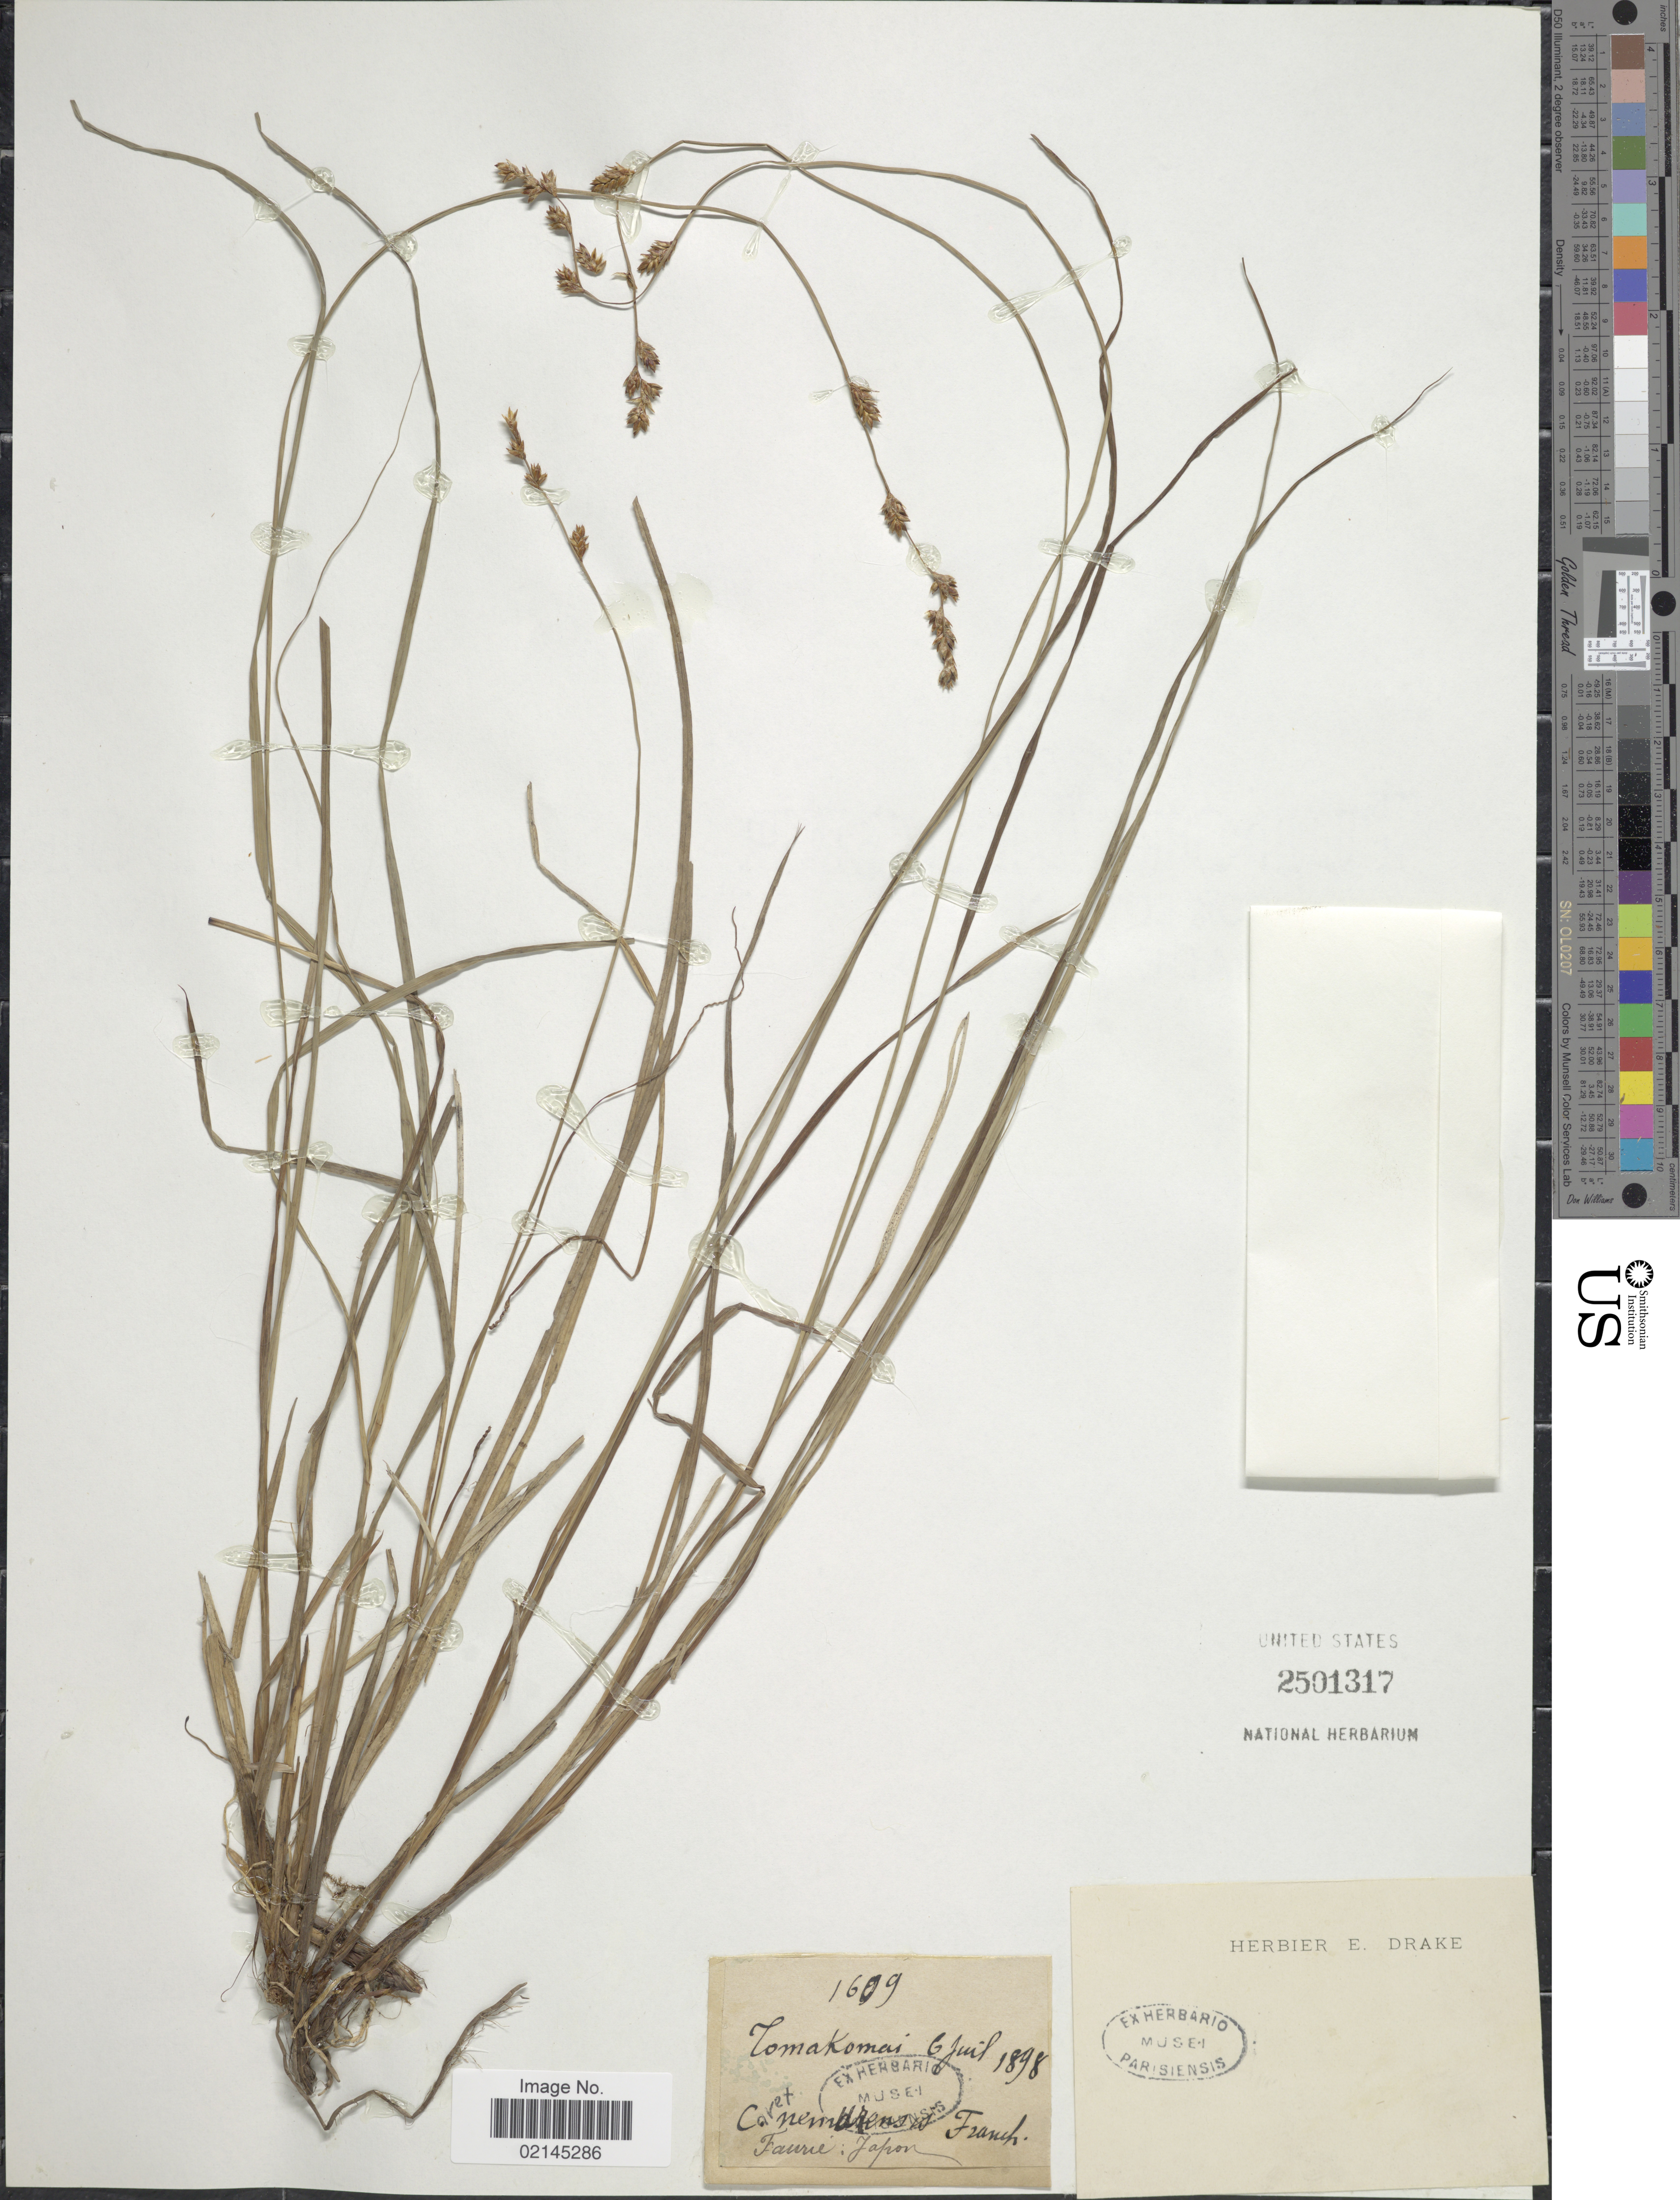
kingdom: Plantae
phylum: Tracheophyta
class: Liliopsida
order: Poales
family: Cyperaceae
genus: Carex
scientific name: Carex nemurensis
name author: Franch.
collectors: -. Faurie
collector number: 1609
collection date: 1898-07-06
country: Japan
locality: Tomakomai, Japon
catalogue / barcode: US 2501317